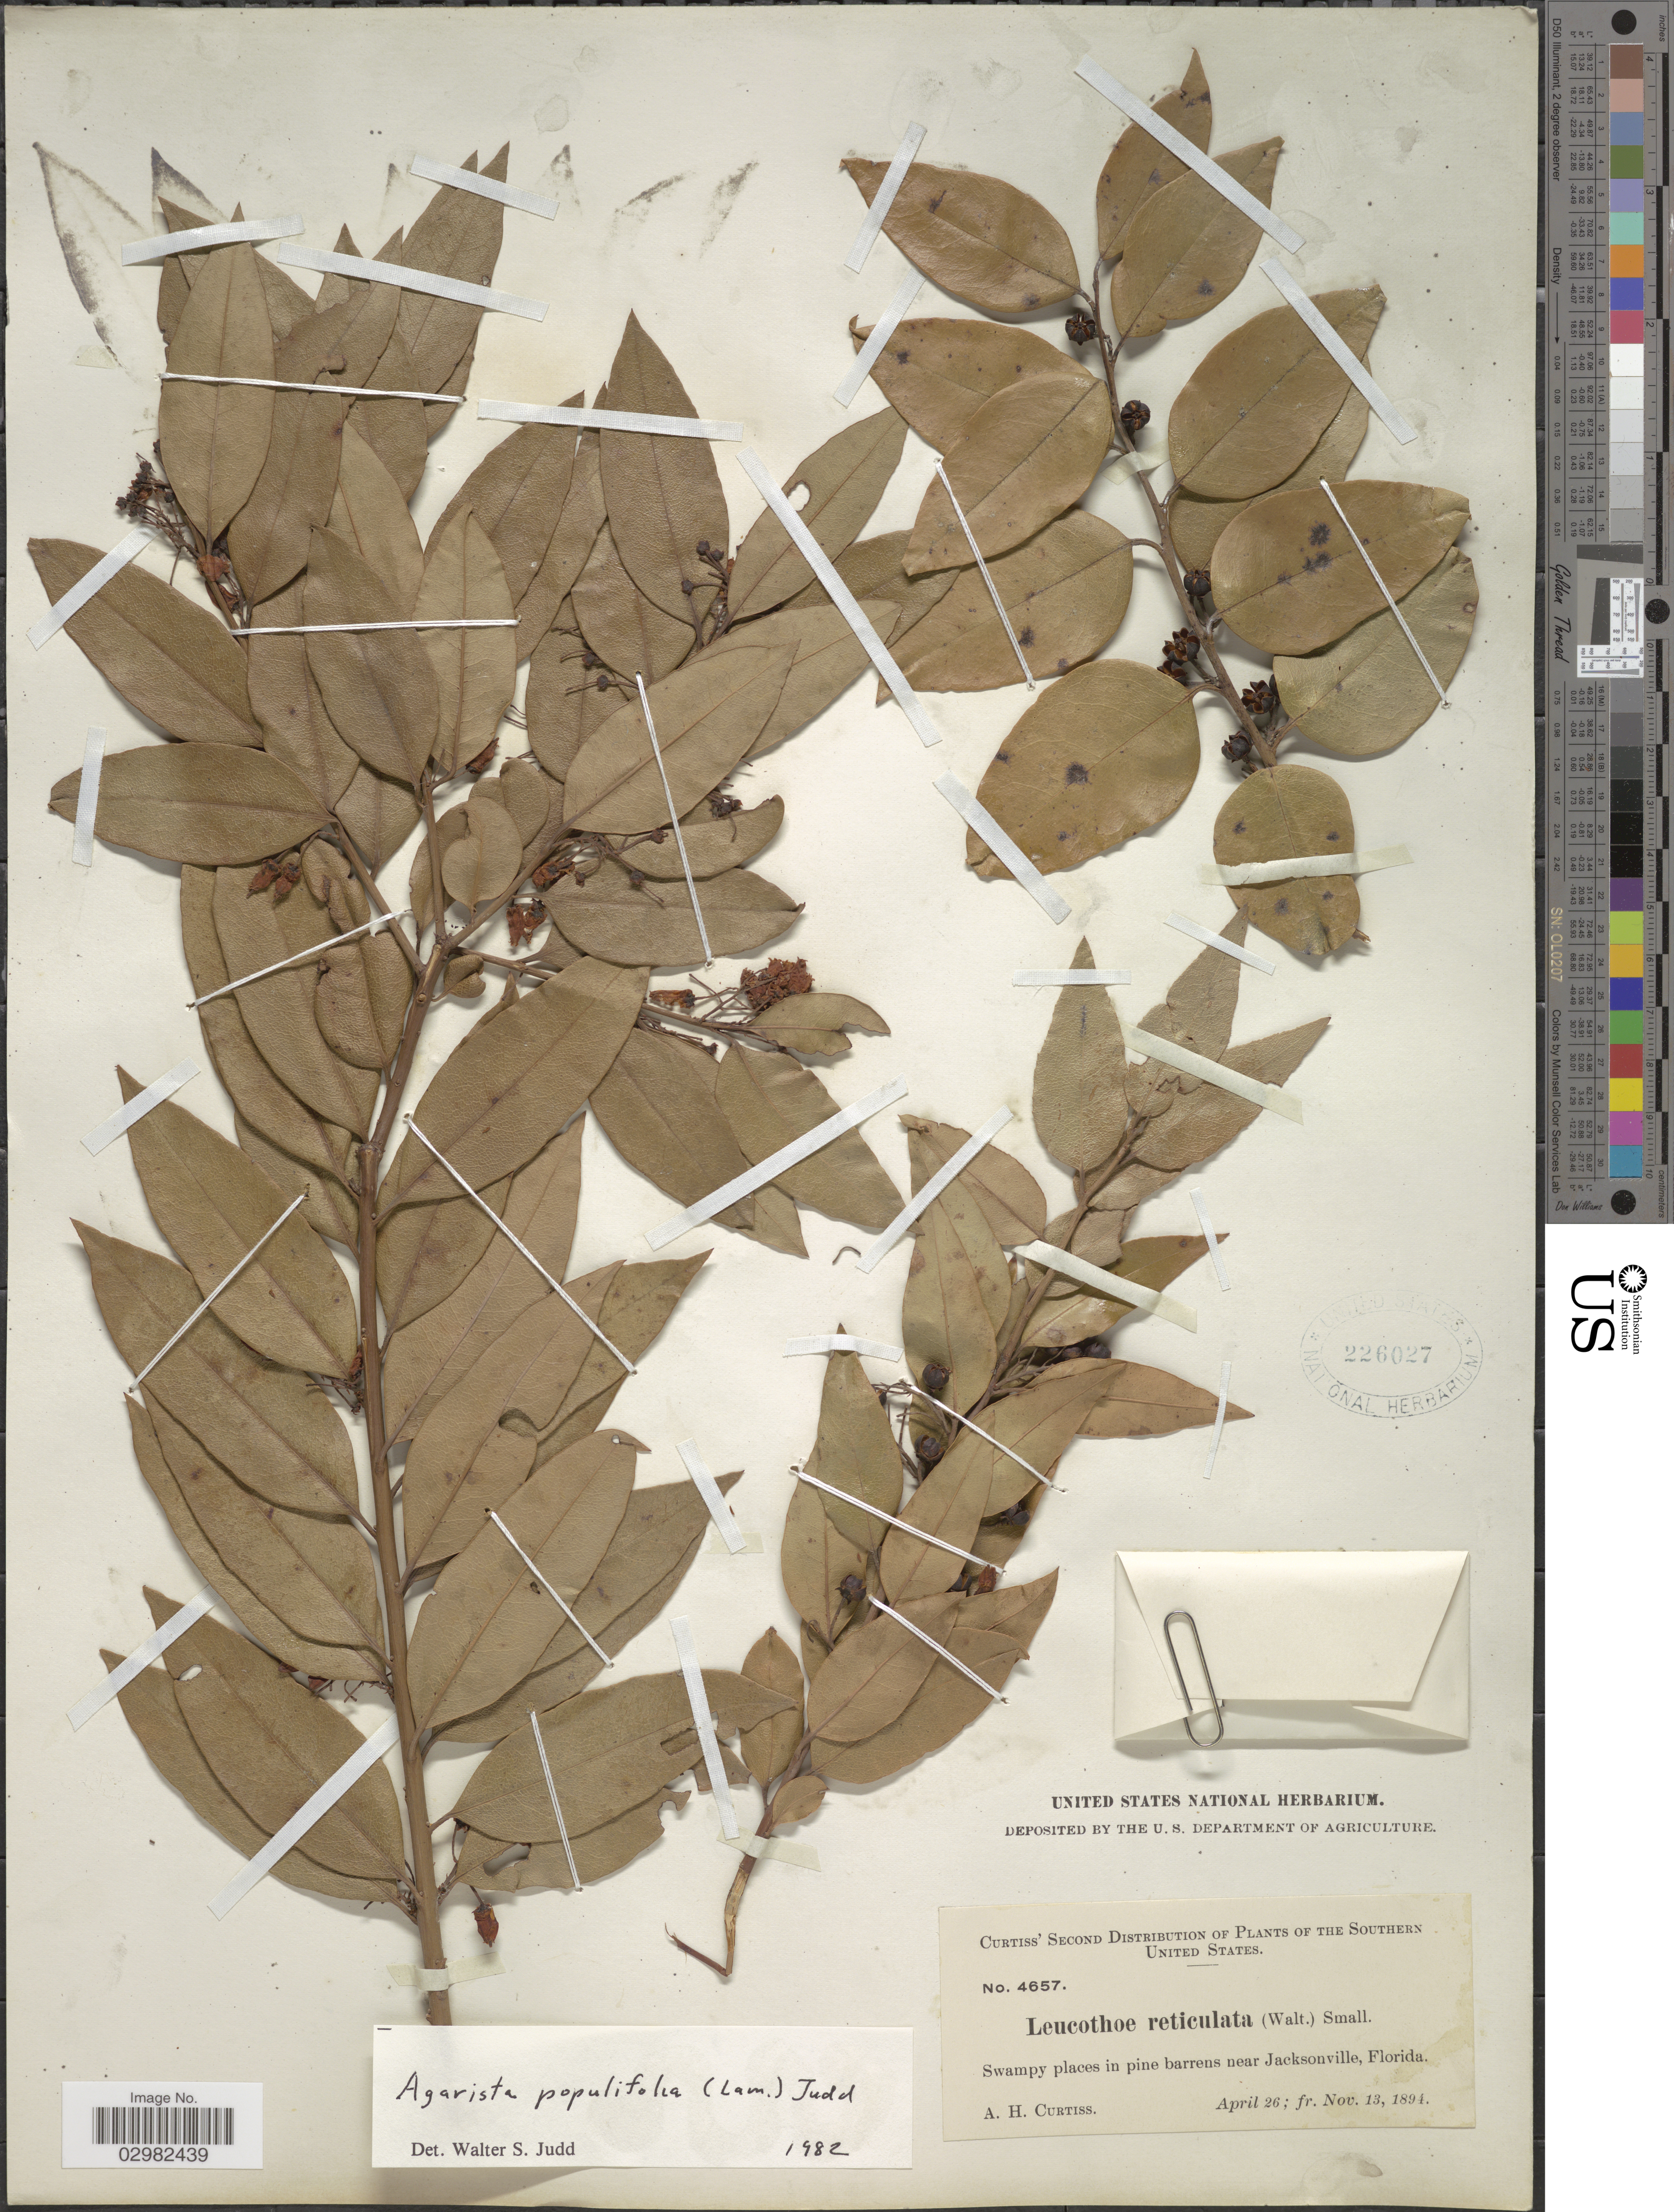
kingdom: Plantae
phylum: Tracheophyta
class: Magnoliopsida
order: Ericales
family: Ericaceae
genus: Leucothoe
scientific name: Leucothoë acuminata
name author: (Aiton) G. Don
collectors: A. H. Curtiss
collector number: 4657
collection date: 1894-04-26/1894-11-13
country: United States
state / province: Florida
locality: Southern United States, Swampy places in pine barrens near Jacksonville.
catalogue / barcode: US 226027